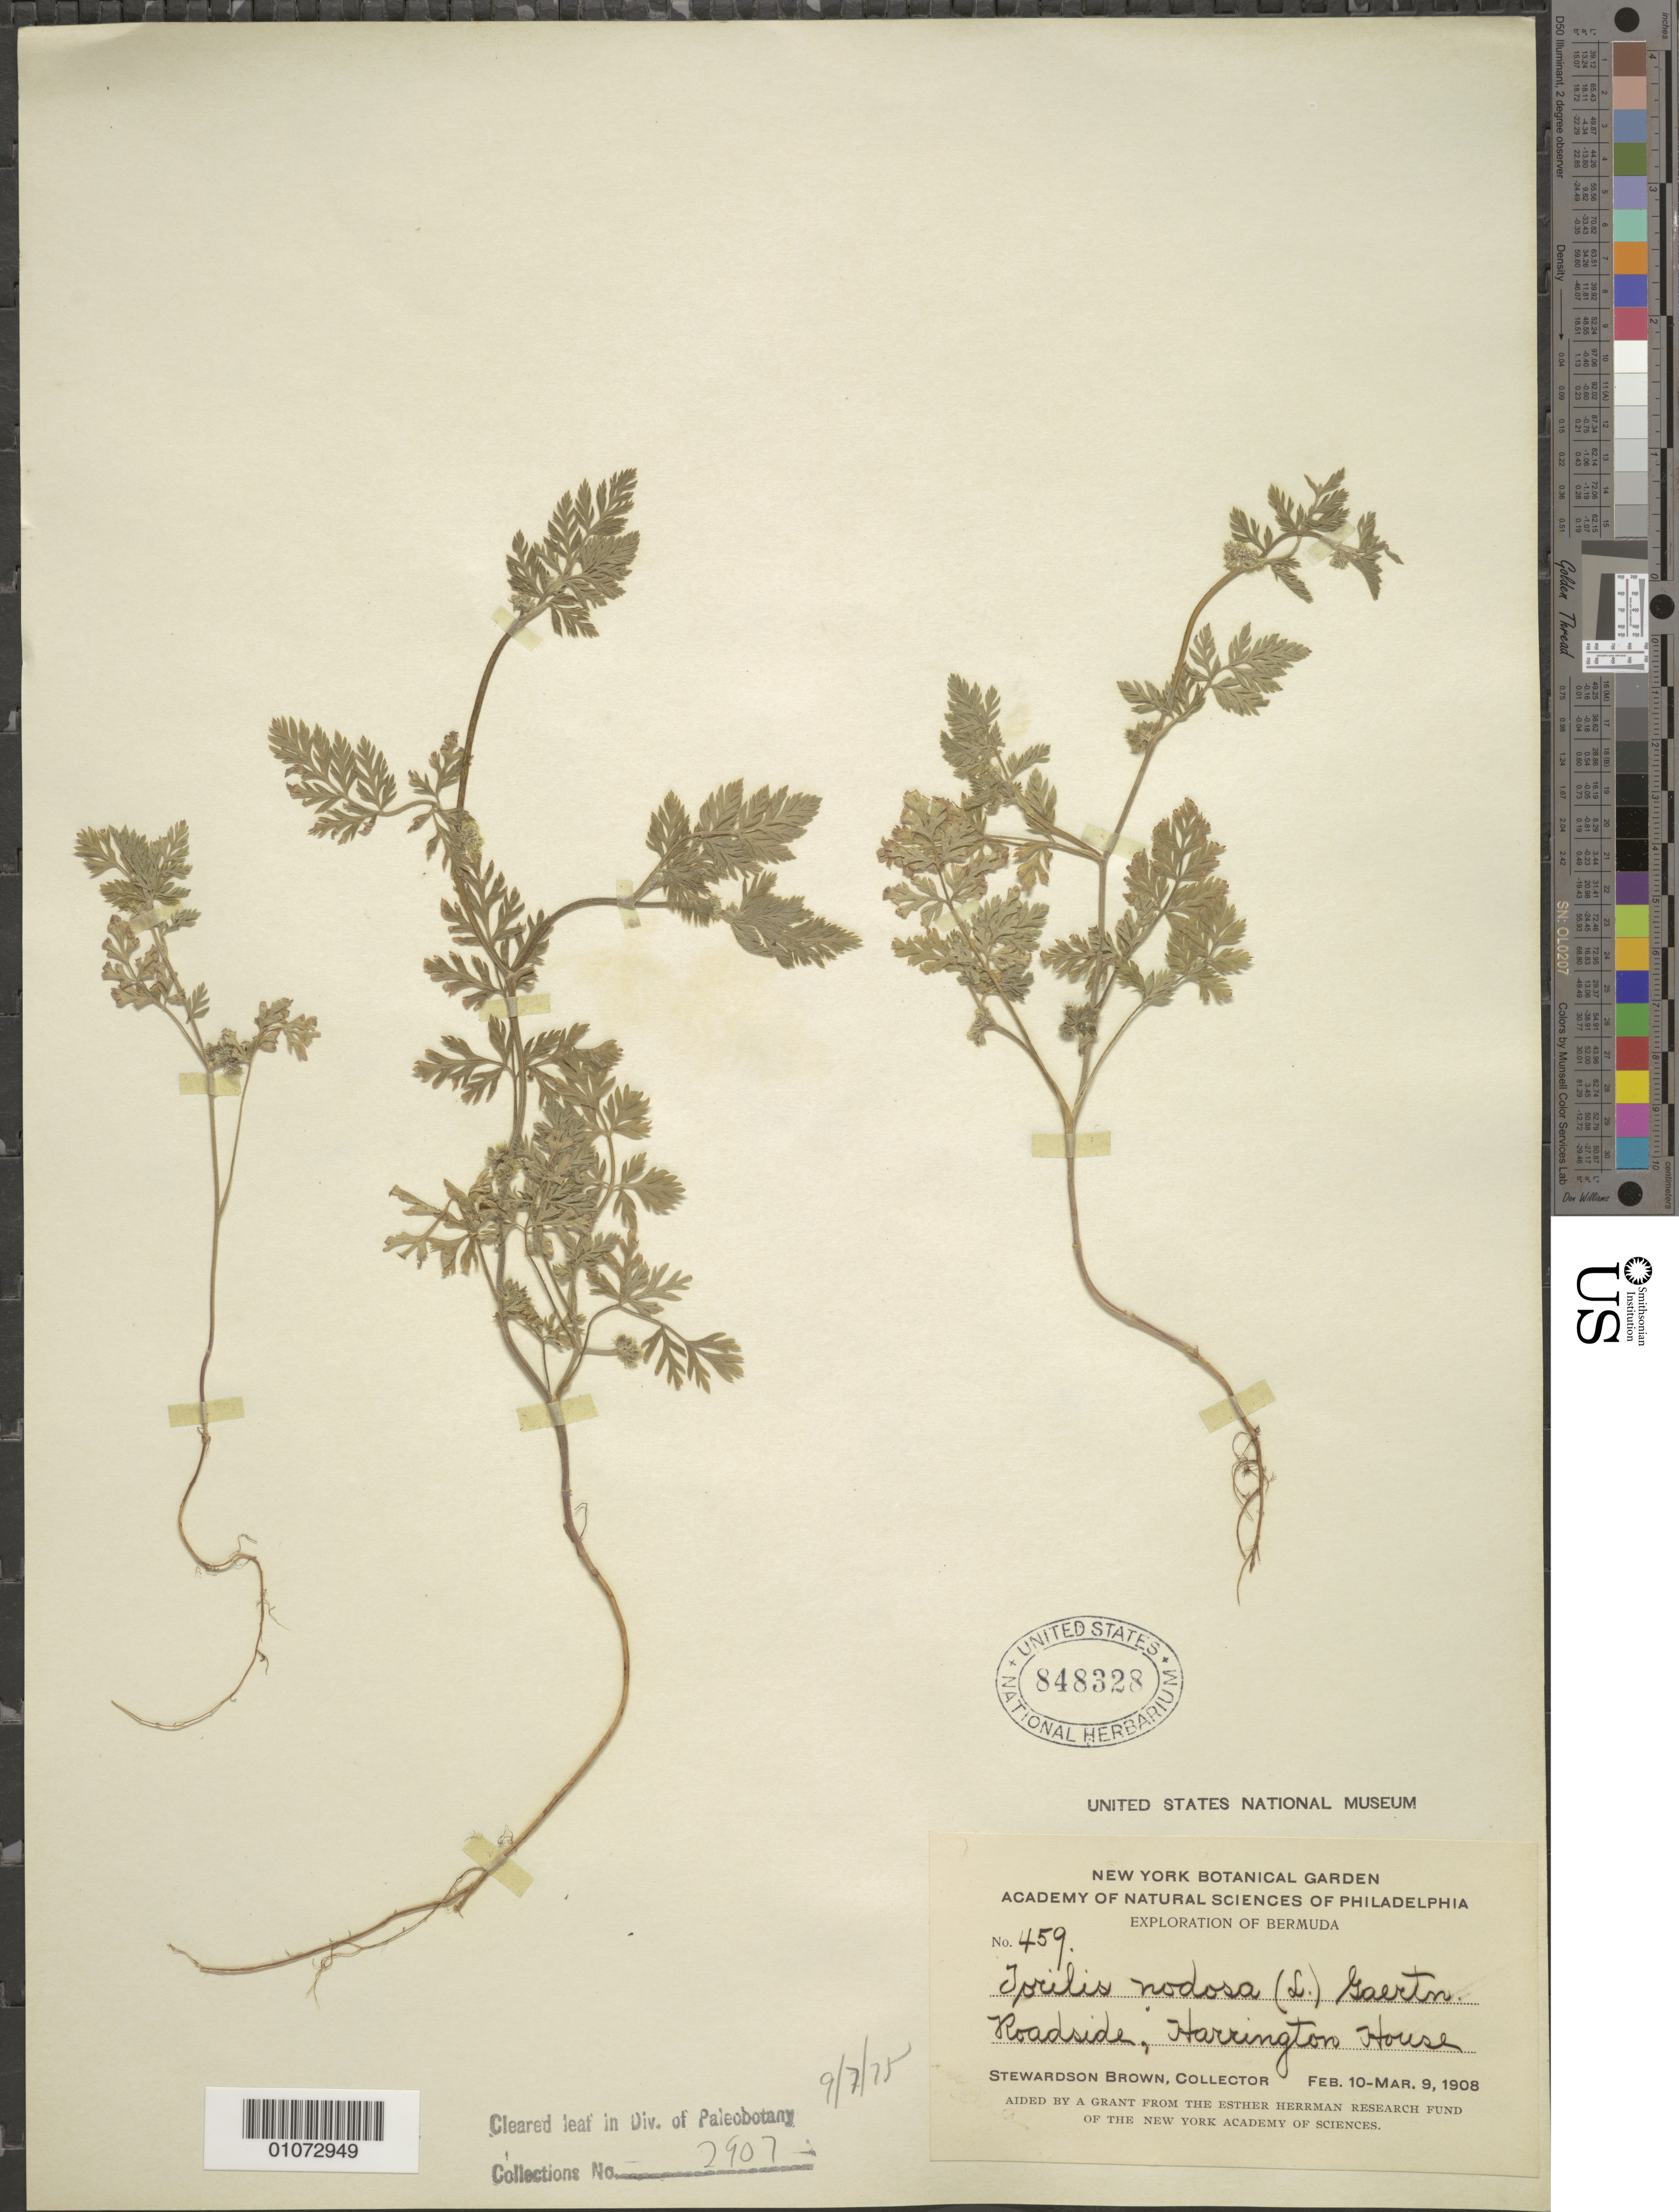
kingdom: Plantae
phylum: Tracheophyta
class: Magnoliopsida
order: Apiales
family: Apiaceae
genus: Torilis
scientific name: Torilis nodosa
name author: (L.) Gaertn.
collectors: S. Brown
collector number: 459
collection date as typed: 10 Feb 1908 to 09 Mar 1908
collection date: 1908-02-10/1908-03-09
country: Bermuda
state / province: Hamilton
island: Bermuda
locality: Roadsides, Harrington House.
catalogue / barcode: US 848328